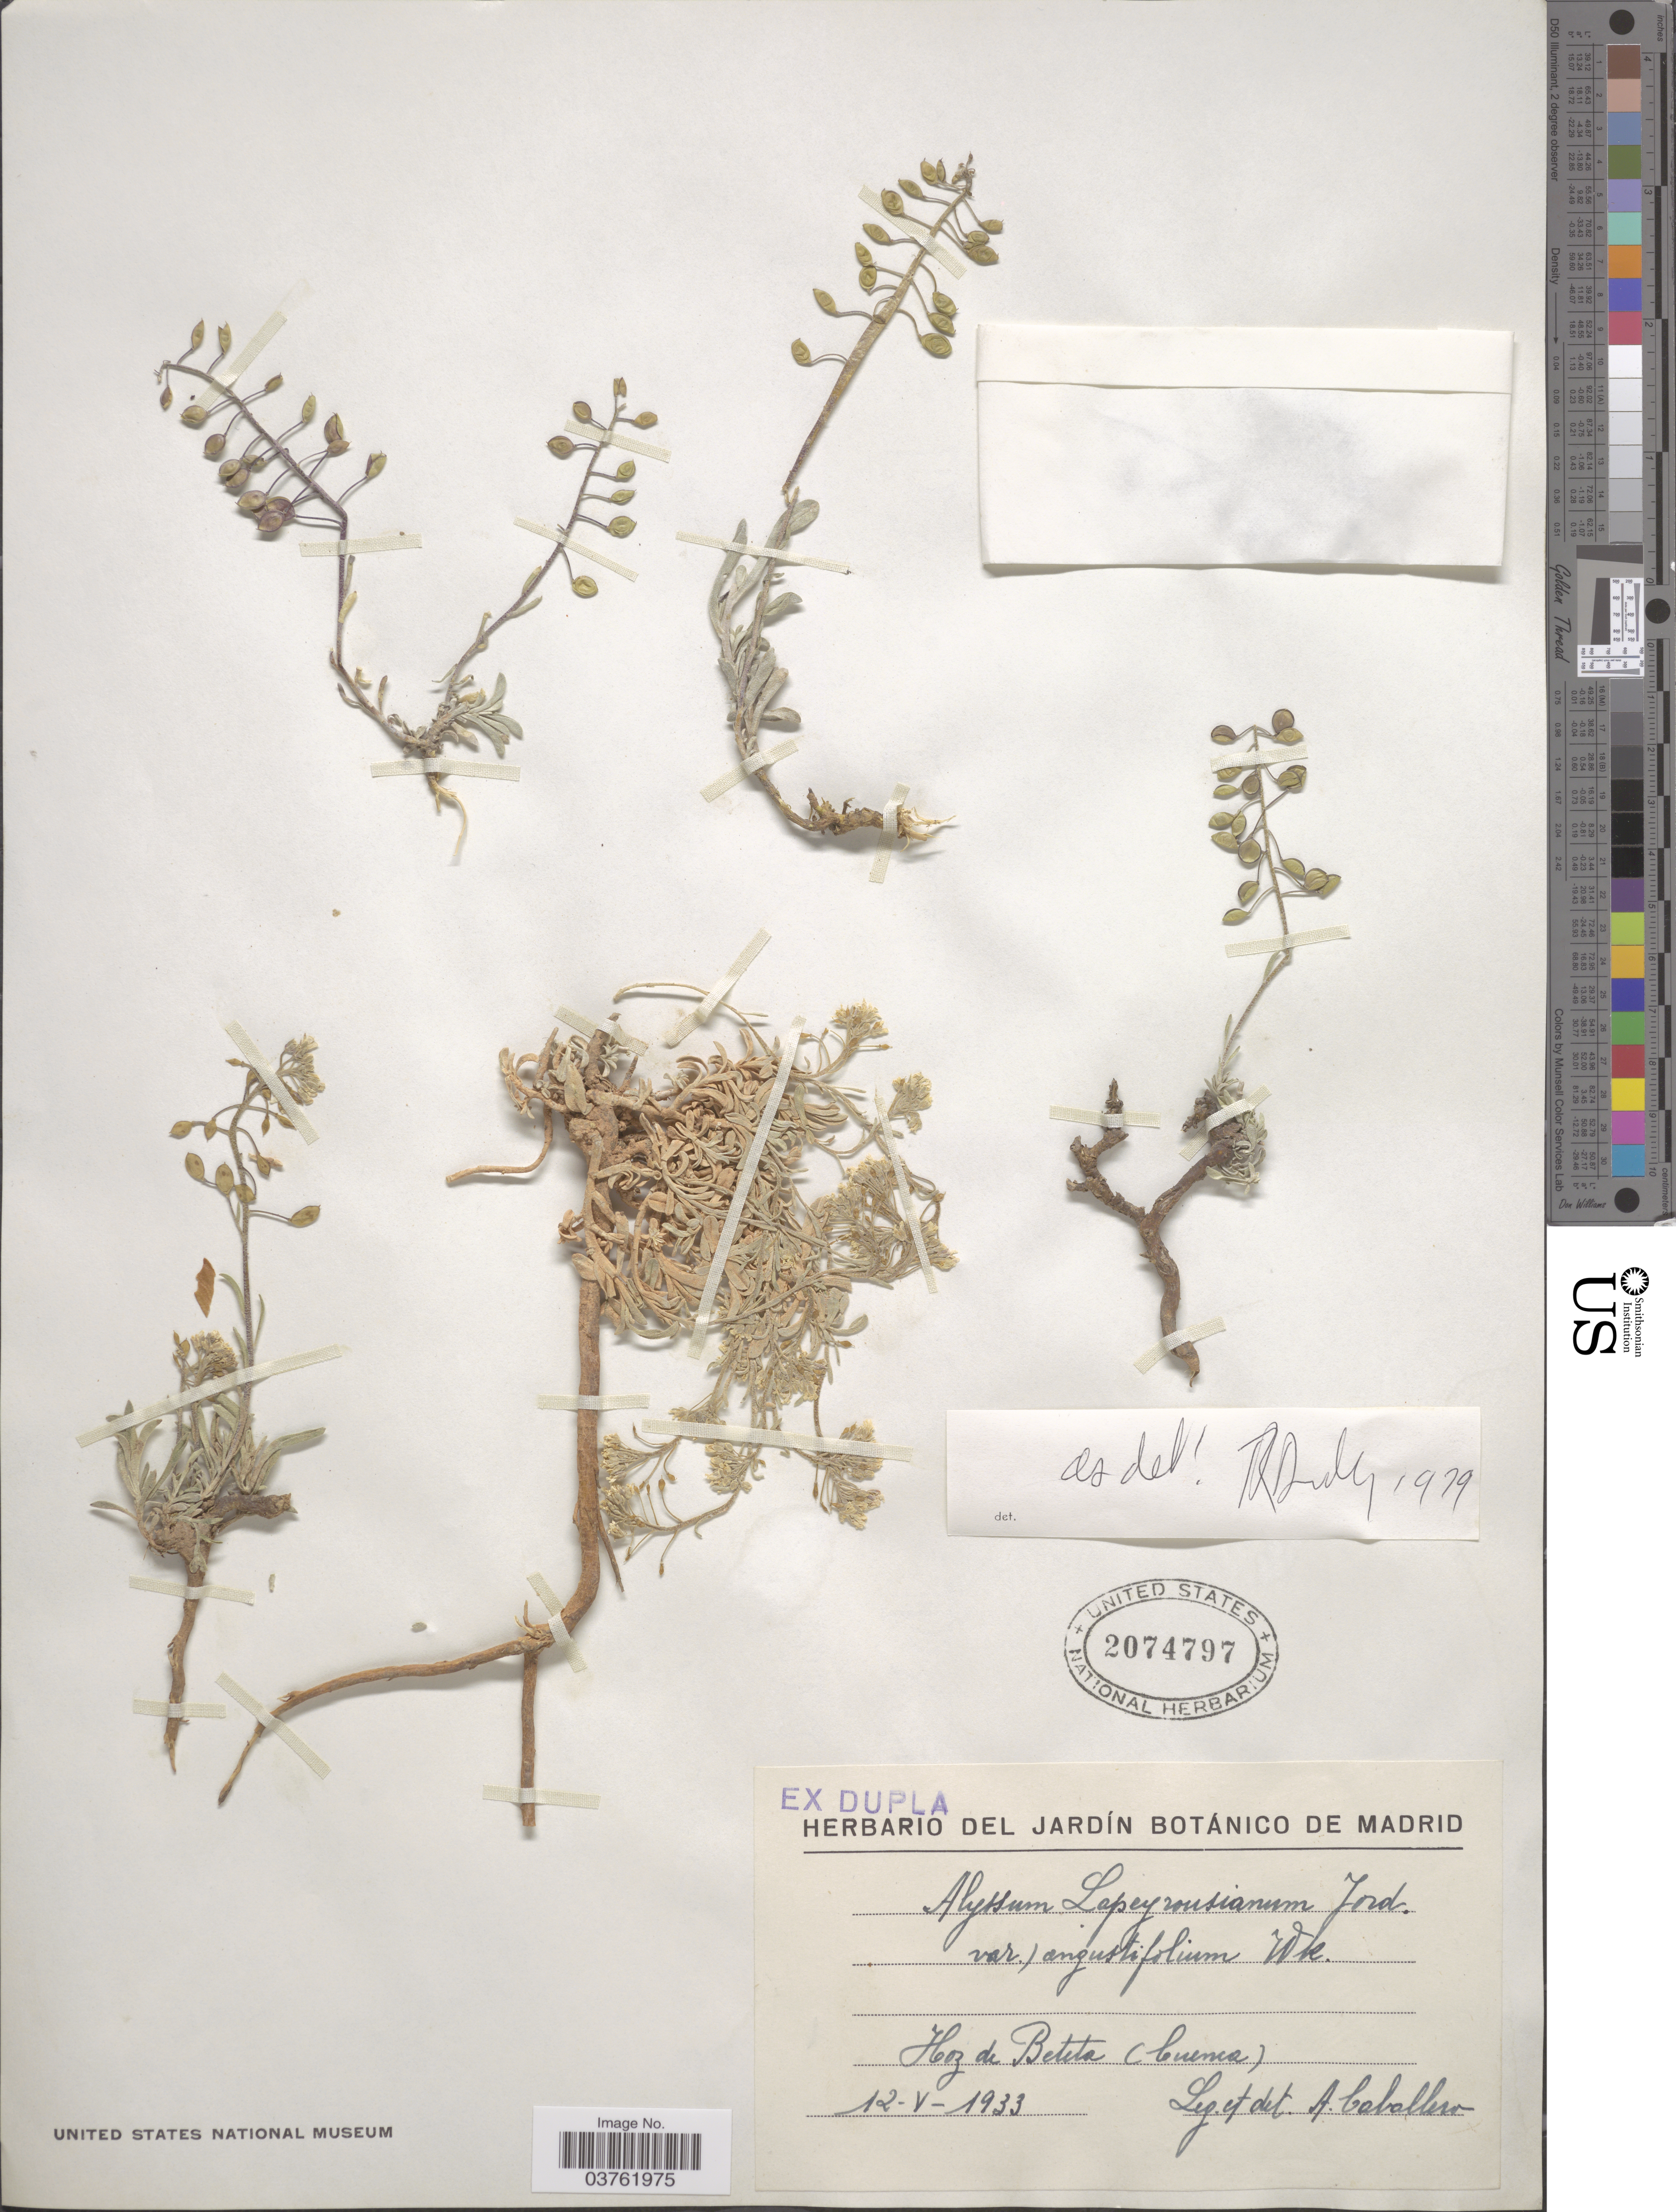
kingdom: Plantae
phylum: Tracheophyta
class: Magnoliopsida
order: Brassicales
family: Brassicaceae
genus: Alyssum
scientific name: Alyssum lapeyrousianum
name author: Jord.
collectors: A. Caballero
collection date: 1933-05-12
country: Spain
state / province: Madrid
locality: Hoz de Beteta (Cuenca).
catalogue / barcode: US 2074797